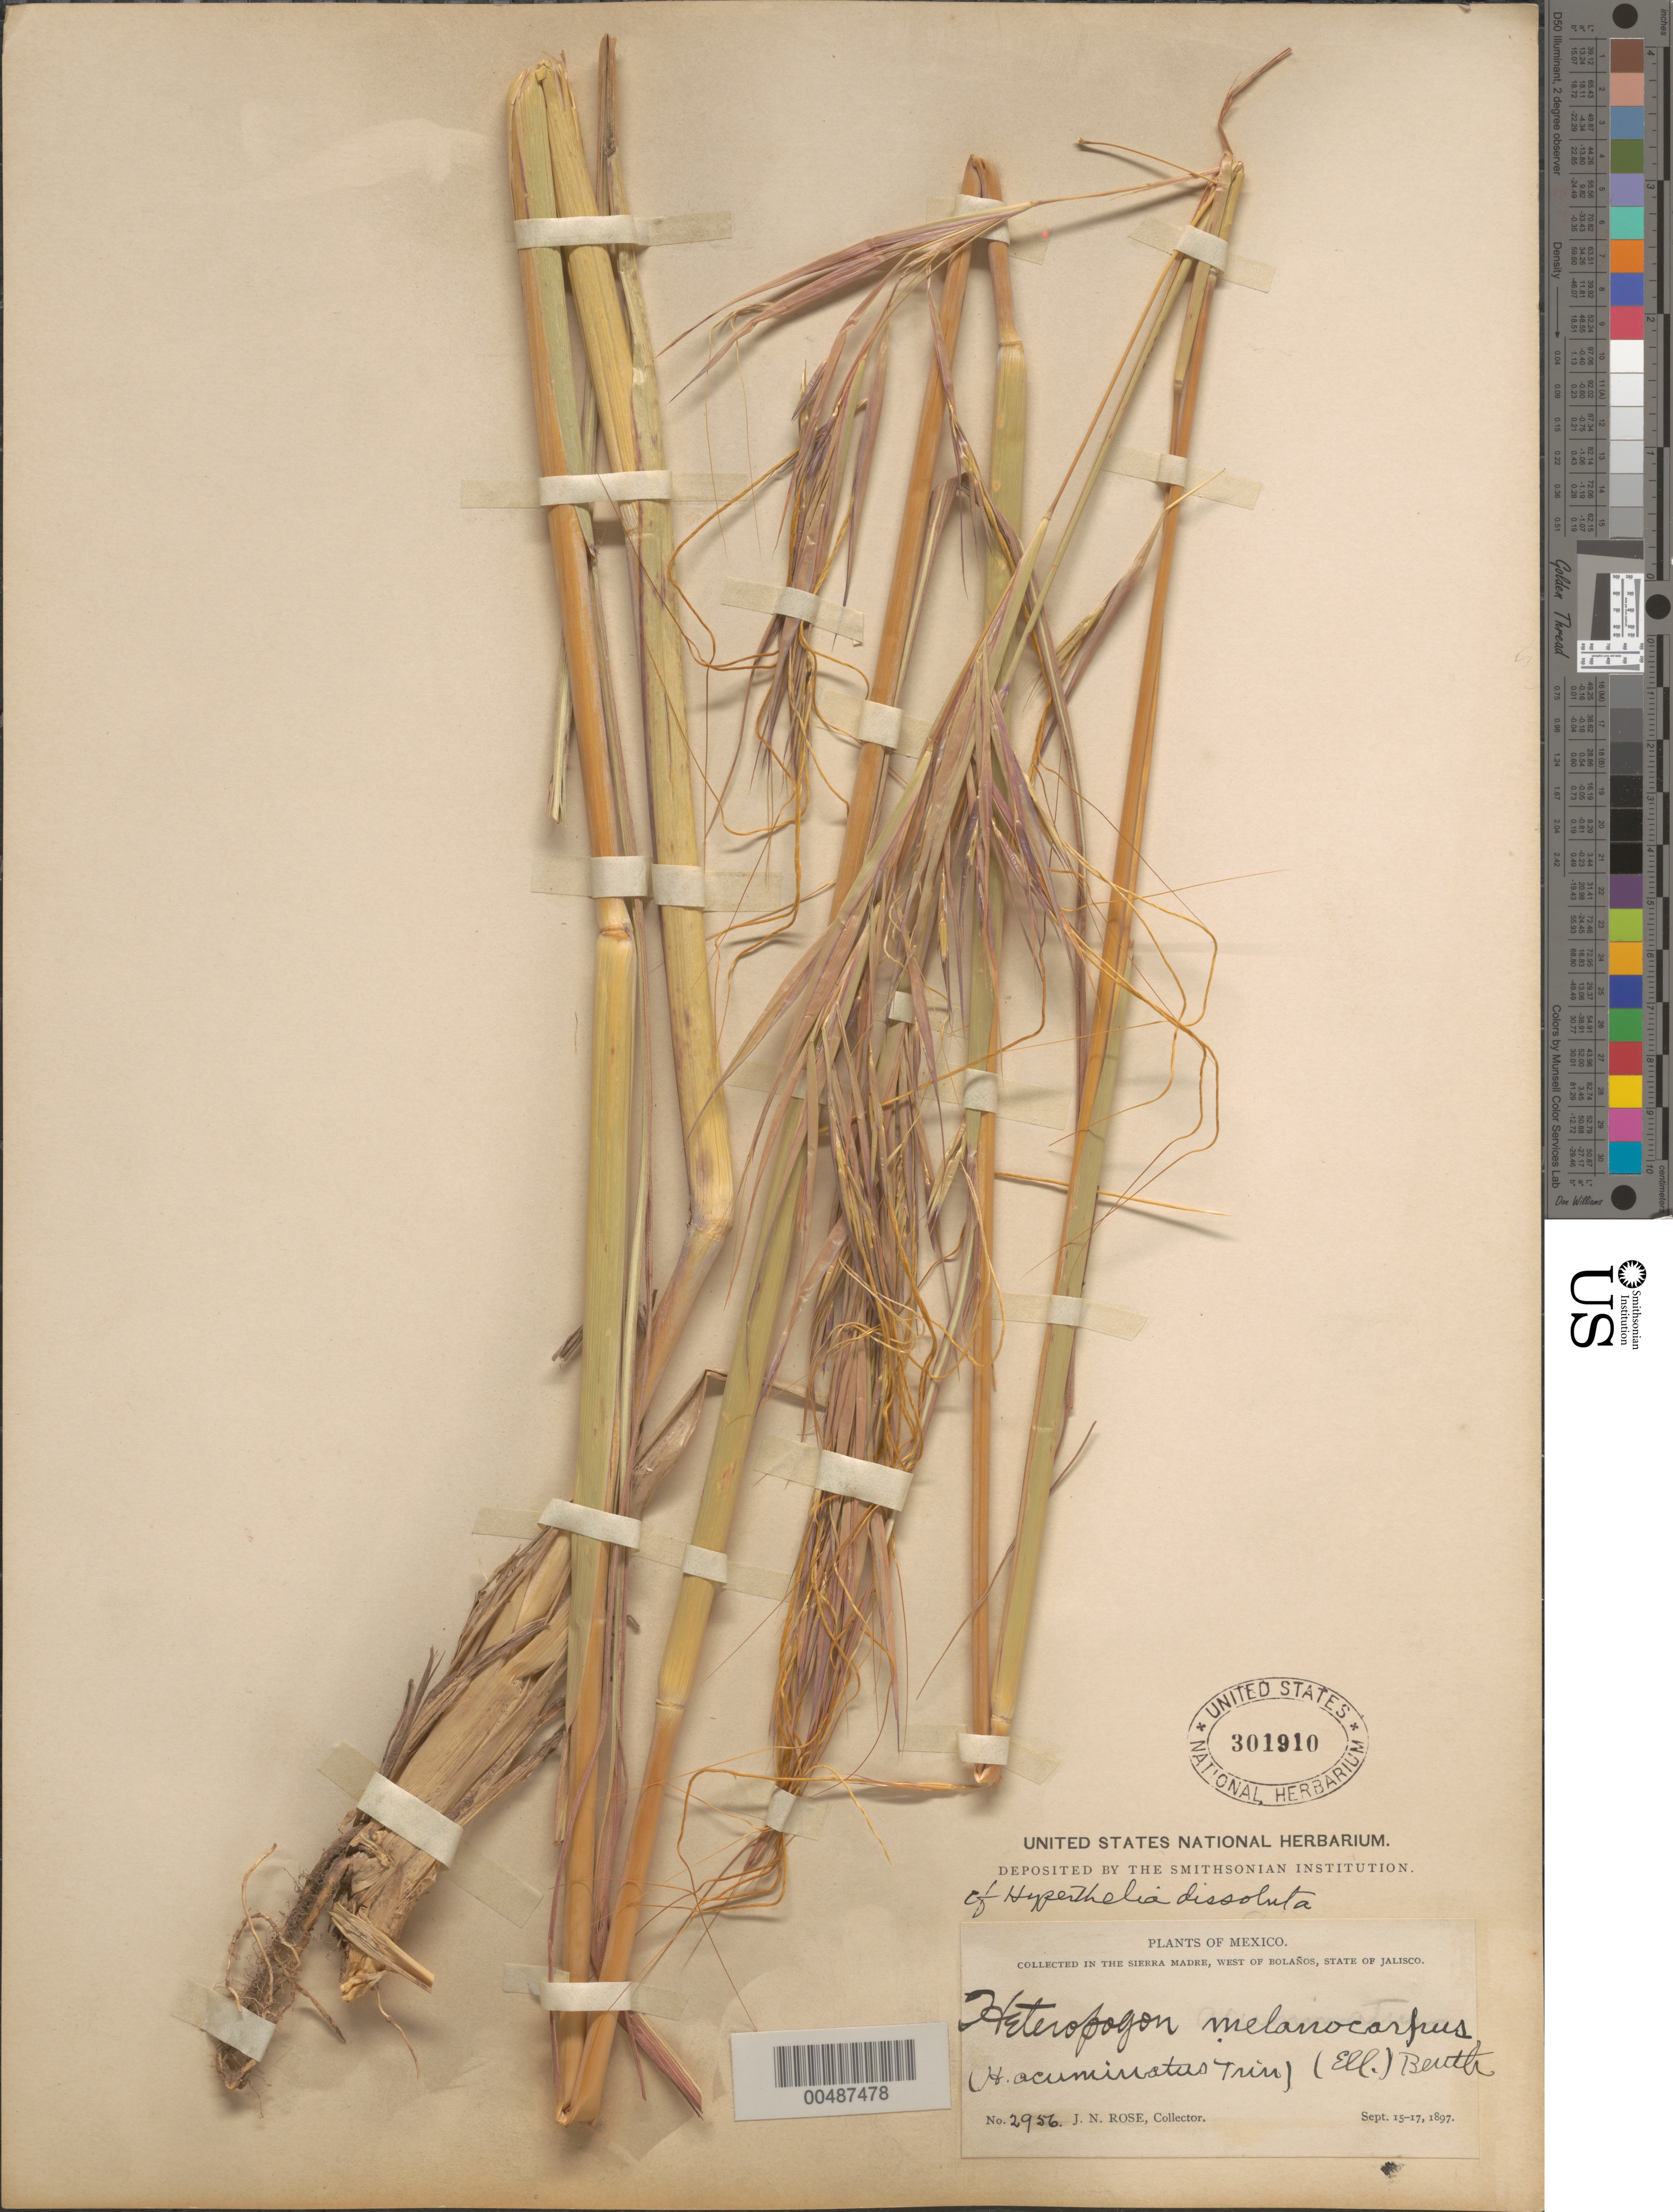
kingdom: Plantae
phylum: Tracheophyta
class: Liliopsida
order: Poales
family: Poaceae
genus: Hyperthelia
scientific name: Hyperthelia dissoluta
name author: (Nees ex Steud.) Clayton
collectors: J. N. Rose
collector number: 2956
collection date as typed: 15 Sep 1897 to 17 Sep 1897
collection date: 1897-09-15/1897-09-17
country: Mexico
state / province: Jalisco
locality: In the Sierra Madre, W of Bolaños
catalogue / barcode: US 301910